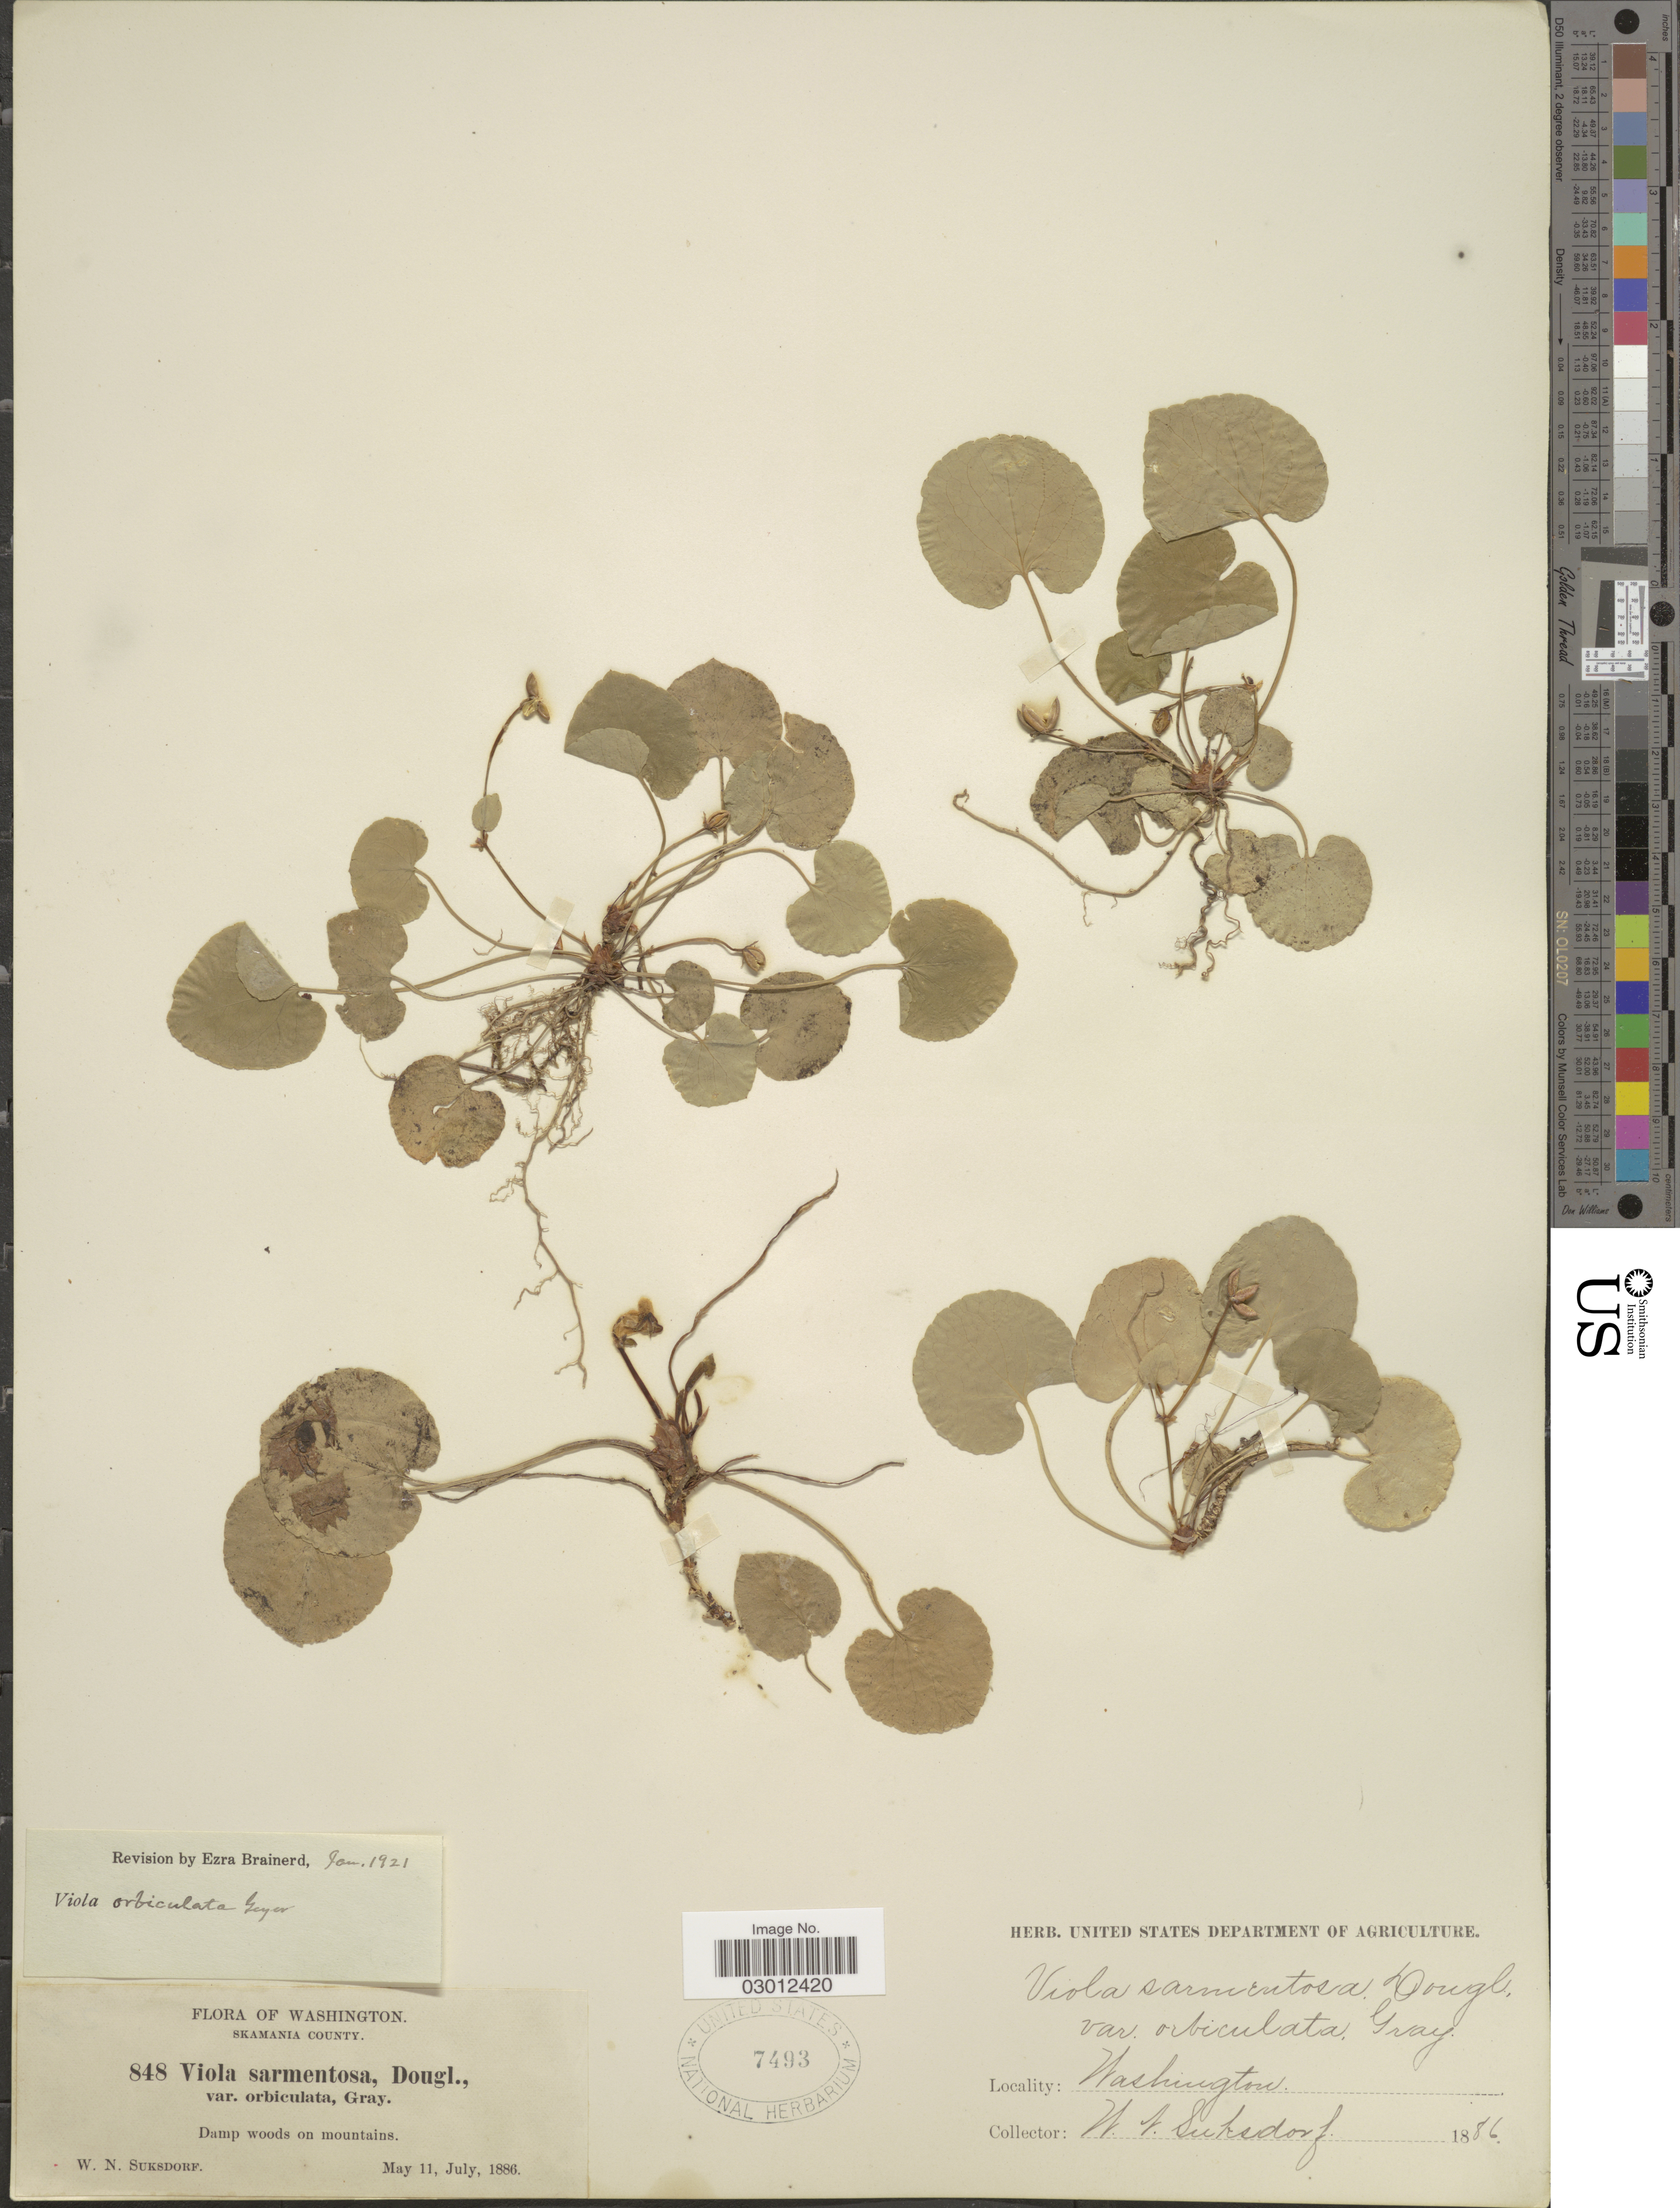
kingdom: Plantae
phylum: Tracheophyta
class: Magnoliopsida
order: Malpighiales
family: Violaceae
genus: Viola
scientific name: Viola orbiculata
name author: Geyer ex Hook.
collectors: W. N. Suksdorf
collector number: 848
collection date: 1886-05-11/1886-07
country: United States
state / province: Washington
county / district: Skamania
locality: Skamania County. Damp woods on mountains.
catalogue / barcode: US 7493